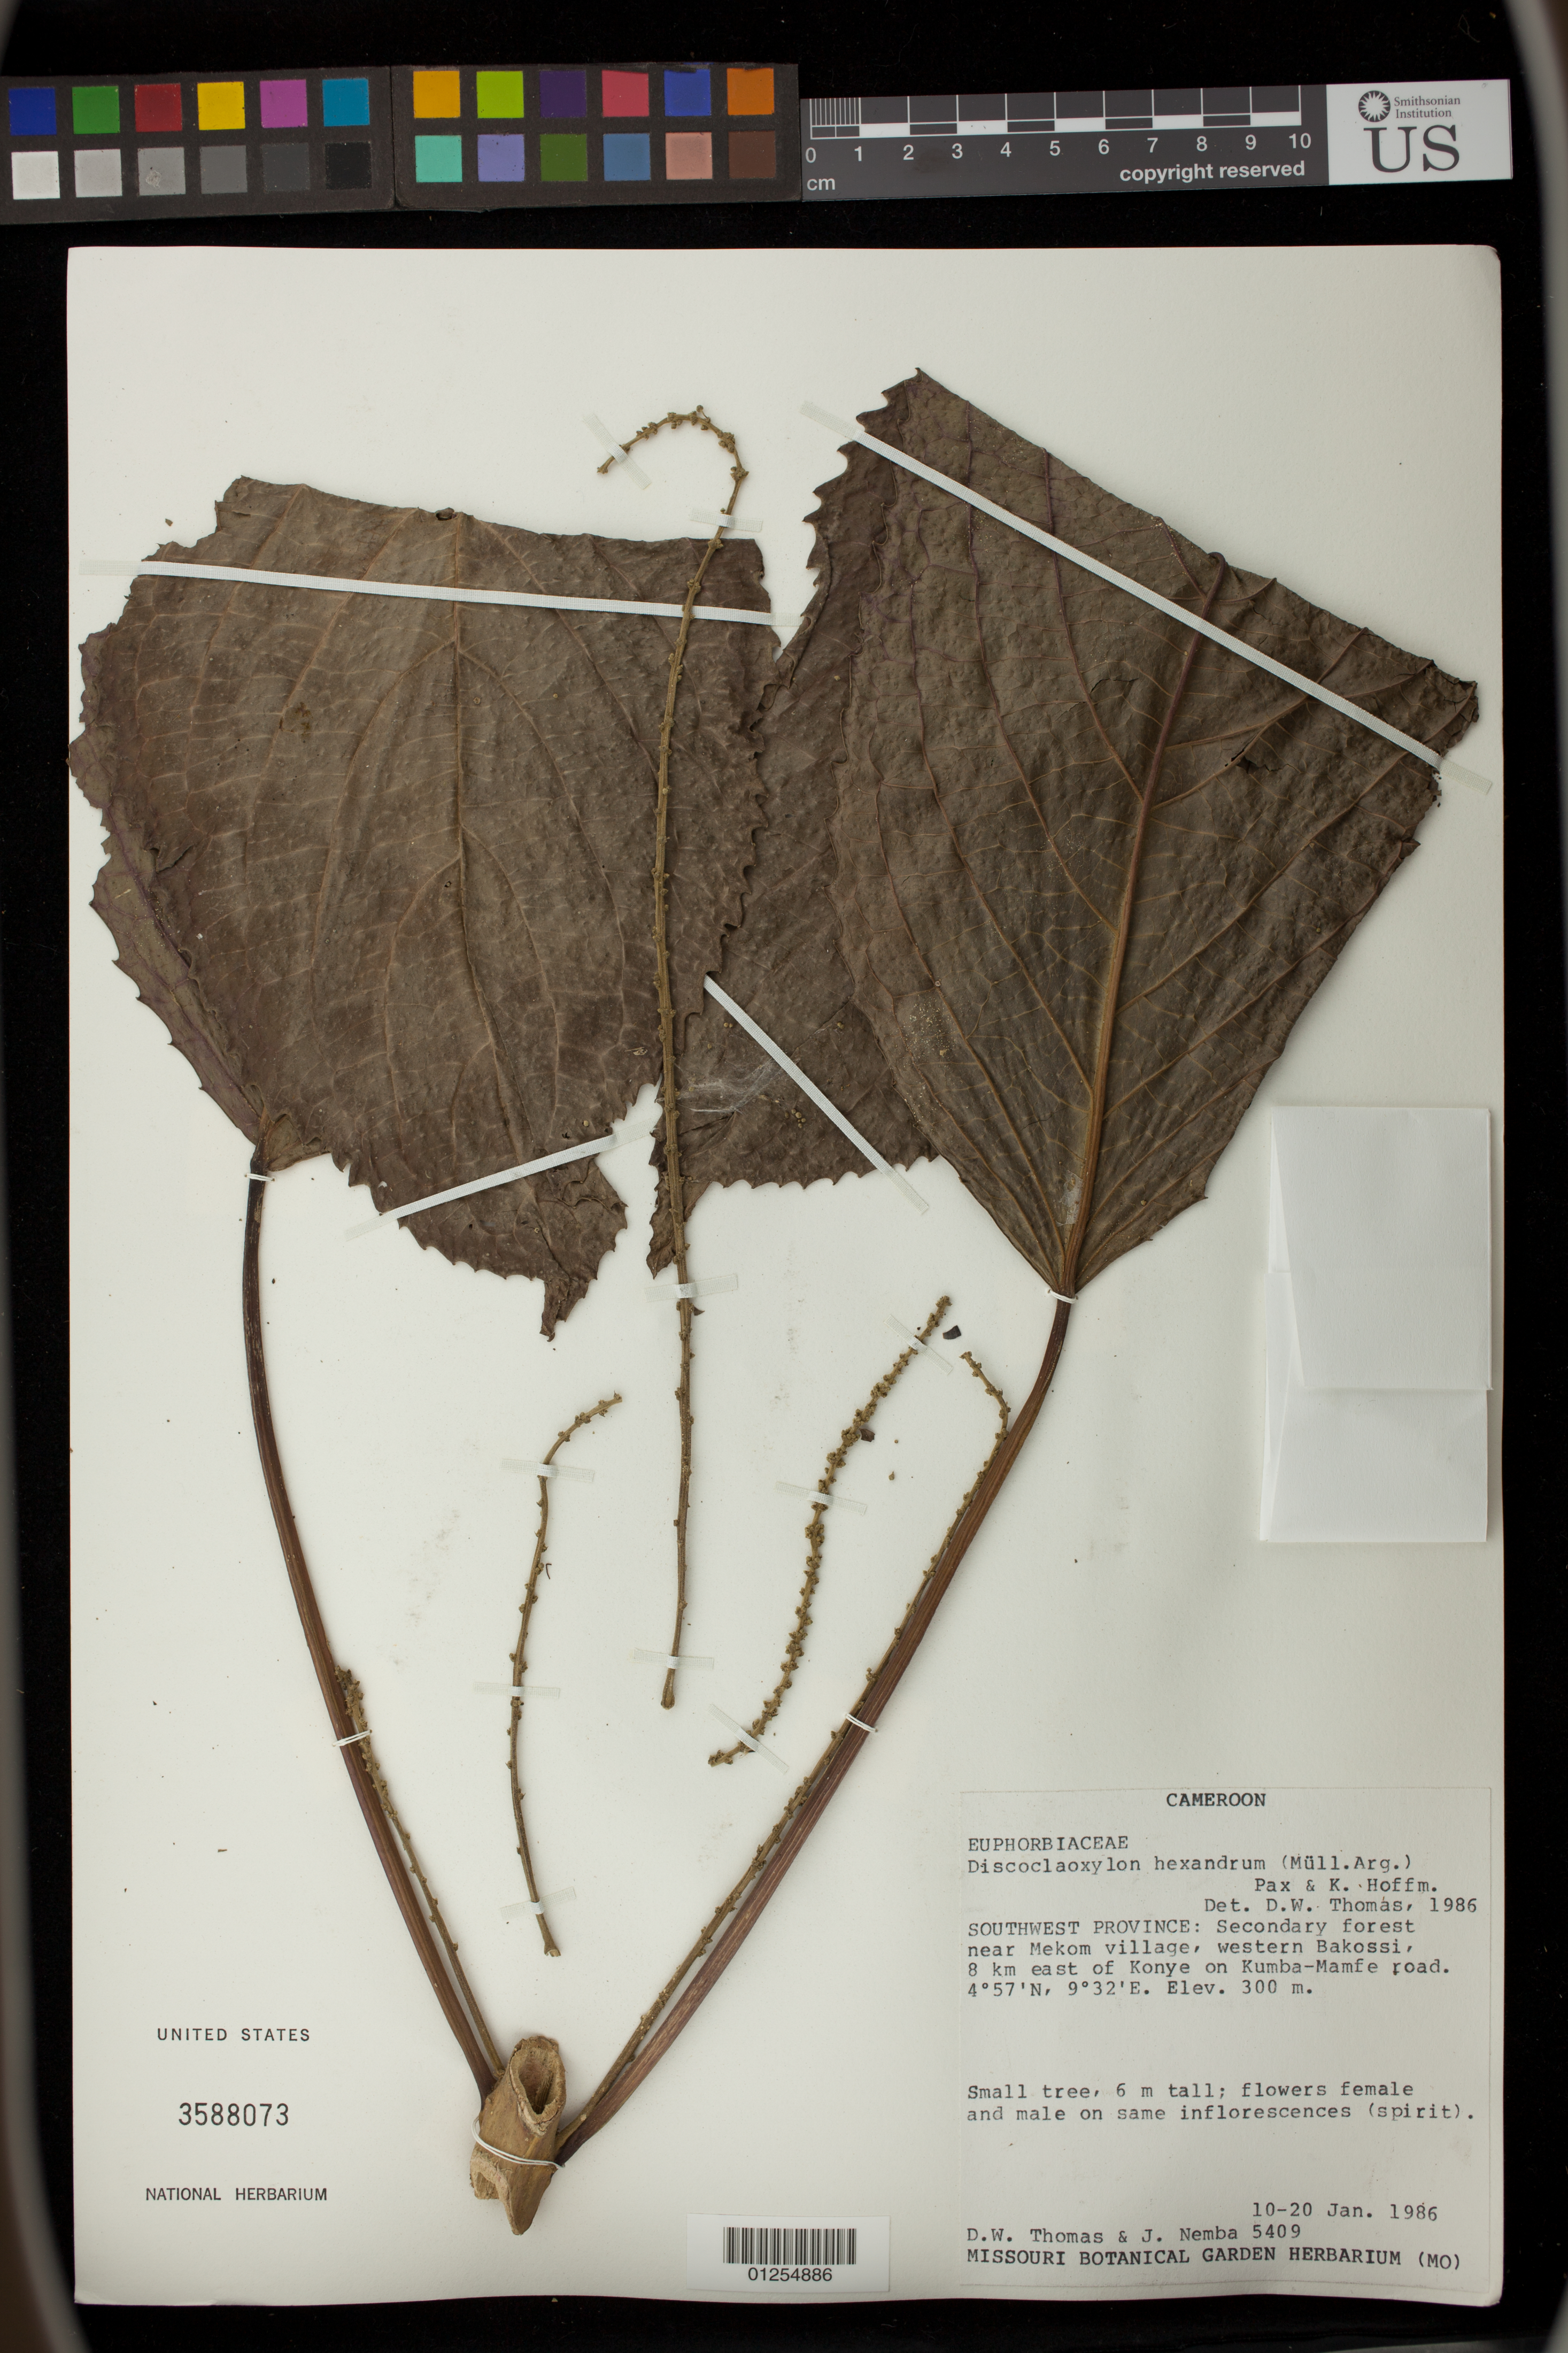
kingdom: Plantae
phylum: Tracheophyta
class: Magnoliopsida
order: Malpighiales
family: Euphorbiaceae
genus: Discoclaoxylon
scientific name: Discoclaoxylon hexandrum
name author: (Müll. Arg.) Pax & K. Hoffm.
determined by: Barberá, P.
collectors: D. W. Thomas & J. Nemba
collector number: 5409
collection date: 1986-01-10/1986-01-20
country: Cameroon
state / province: Sud-Ouest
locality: Southwest province: secondary forest near Mekom village, western Bakossi, 8 km east of Konye on Kumba-Mamfe road.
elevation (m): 300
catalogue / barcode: US 3588073